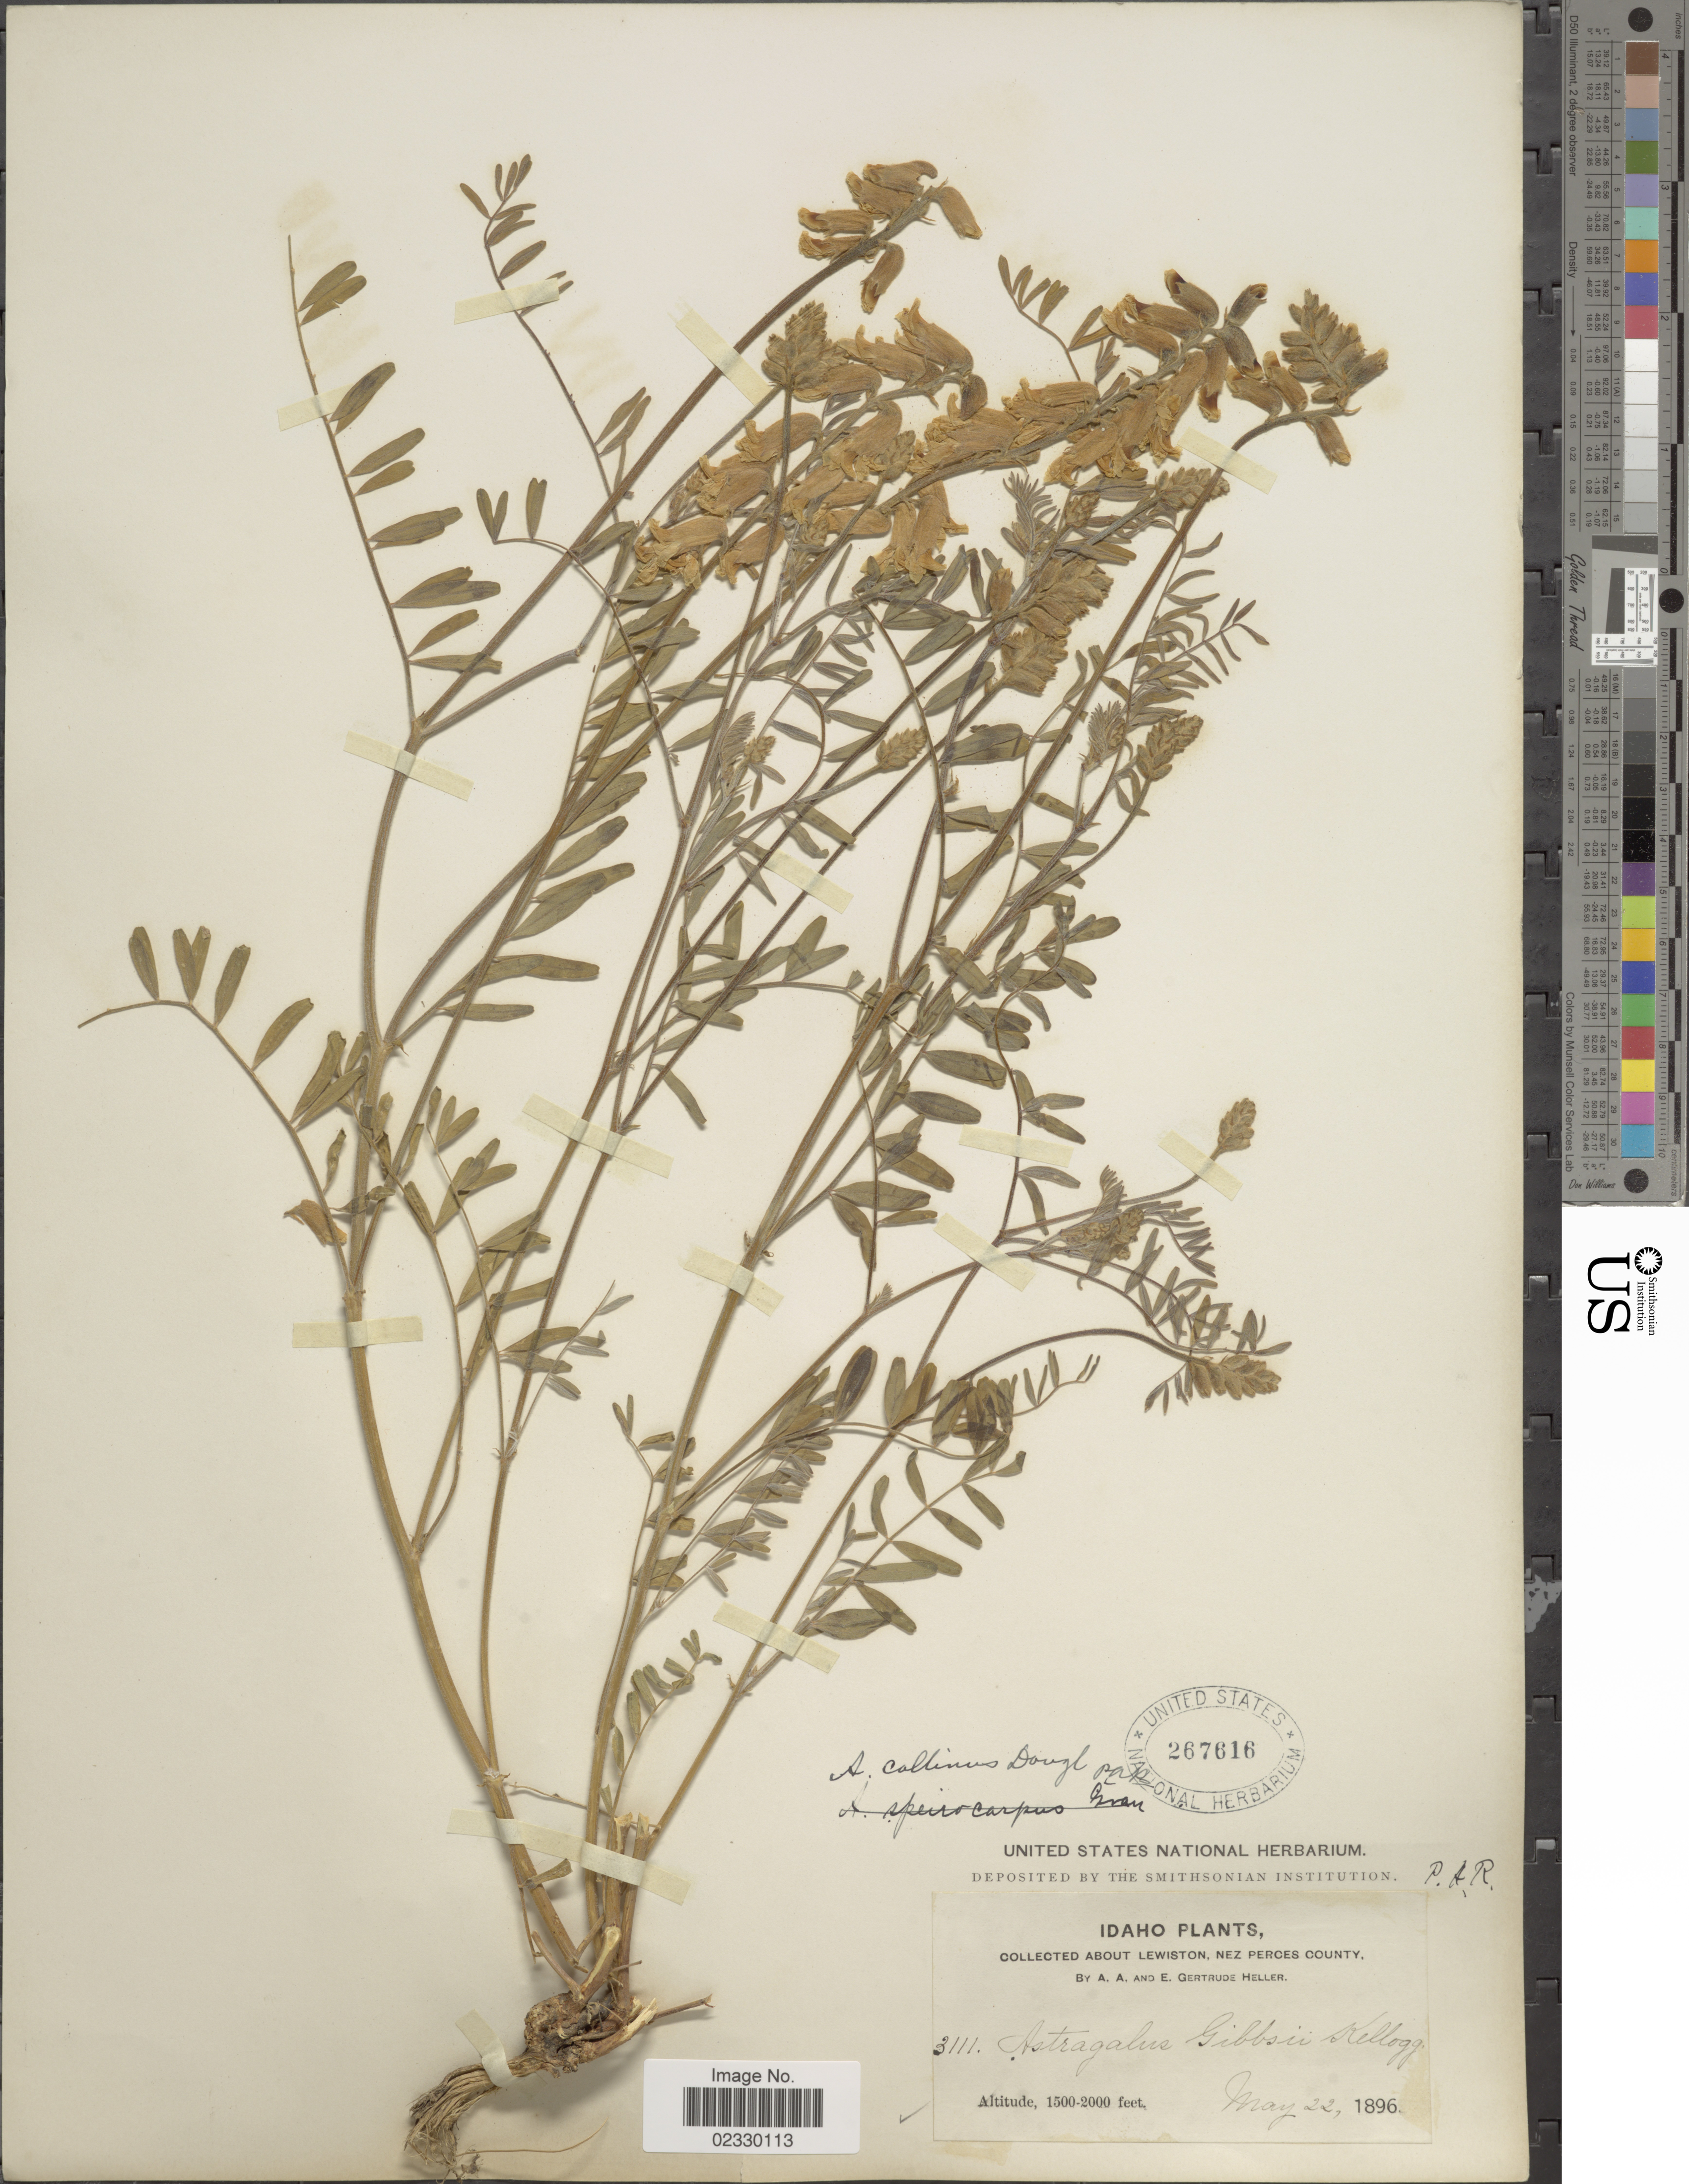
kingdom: Plantae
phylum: Tracheophyta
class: Magnoliopsida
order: Fabales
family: Fabaceae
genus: Astragalus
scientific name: Astragalus collinus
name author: Douglas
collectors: A. A. Heller & E. G. Heller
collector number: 3111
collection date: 1896-05-22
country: United States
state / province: Idaho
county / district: Nez Perce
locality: About Lewiston.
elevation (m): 457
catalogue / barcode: US 267616